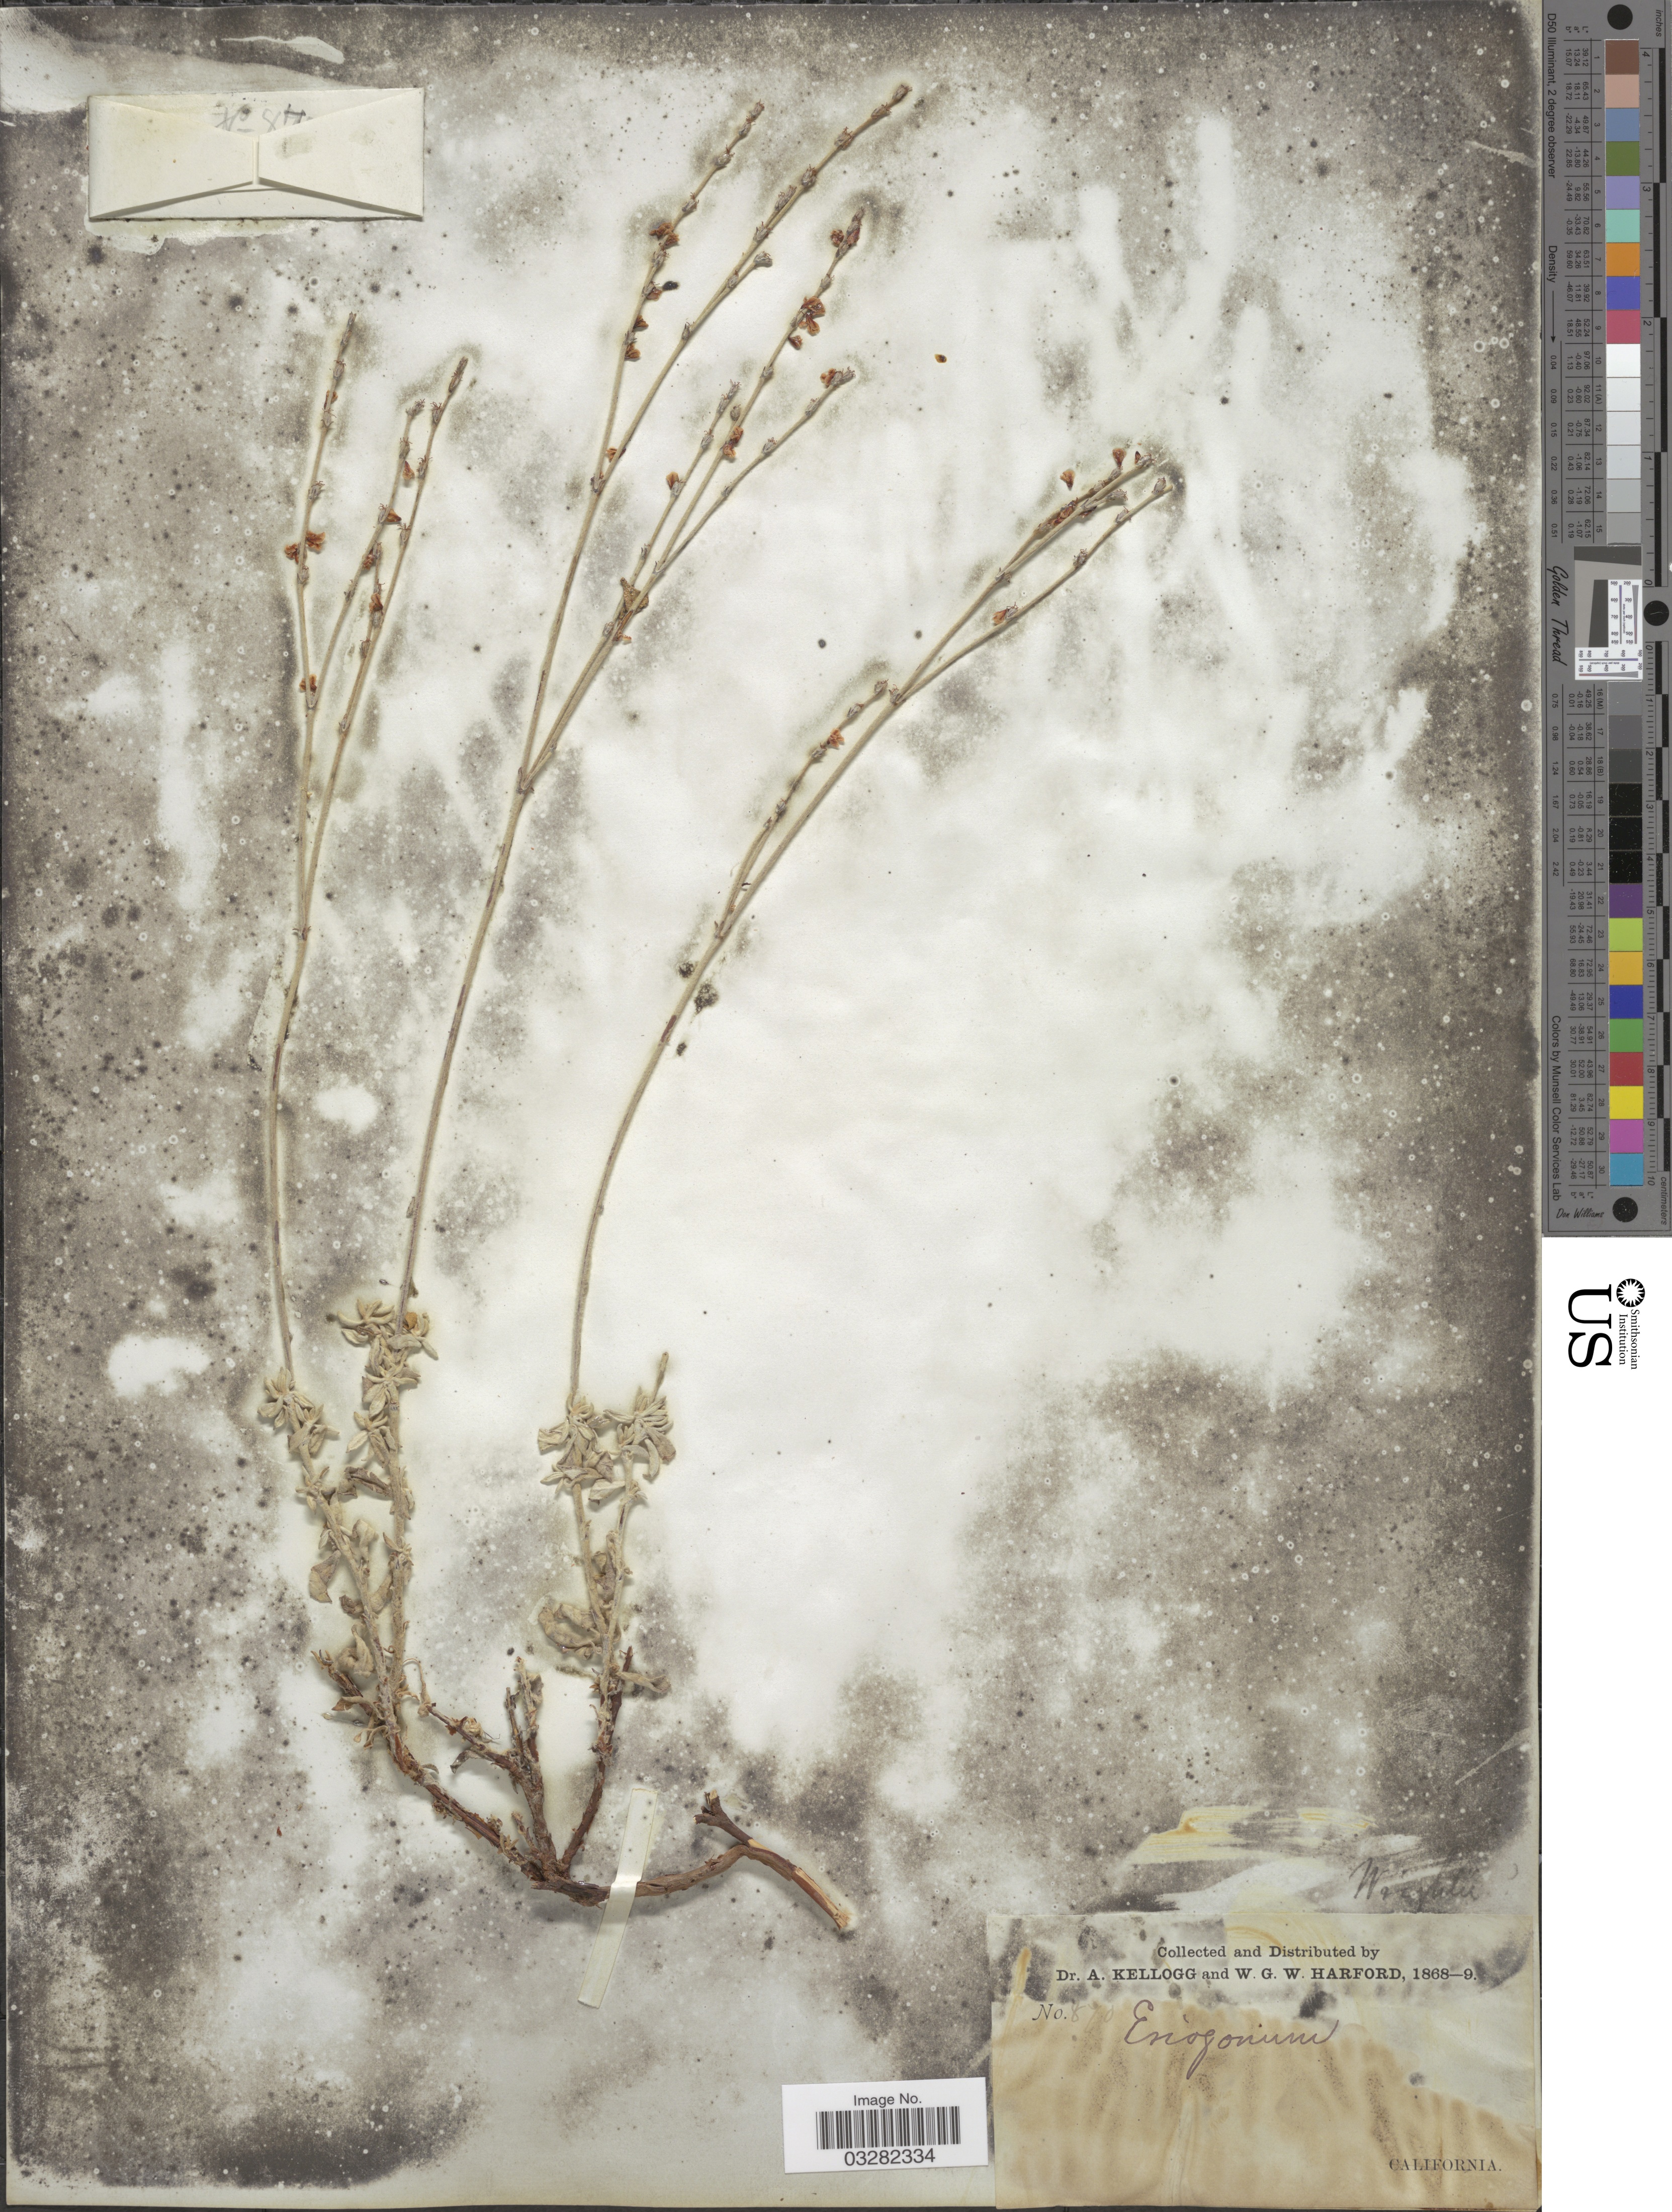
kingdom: Plantae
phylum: Tracheophyta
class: Magnoliopsida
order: Caryophyllales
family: Polygonaceae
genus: Eriogonum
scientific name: Eriogonum wrightii var. trachygonum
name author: (Torr. ex Benth.) Jeps.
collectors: A. Kellogg & W. G. W. Harford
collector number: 870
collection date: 1868/1869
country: United States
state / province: California